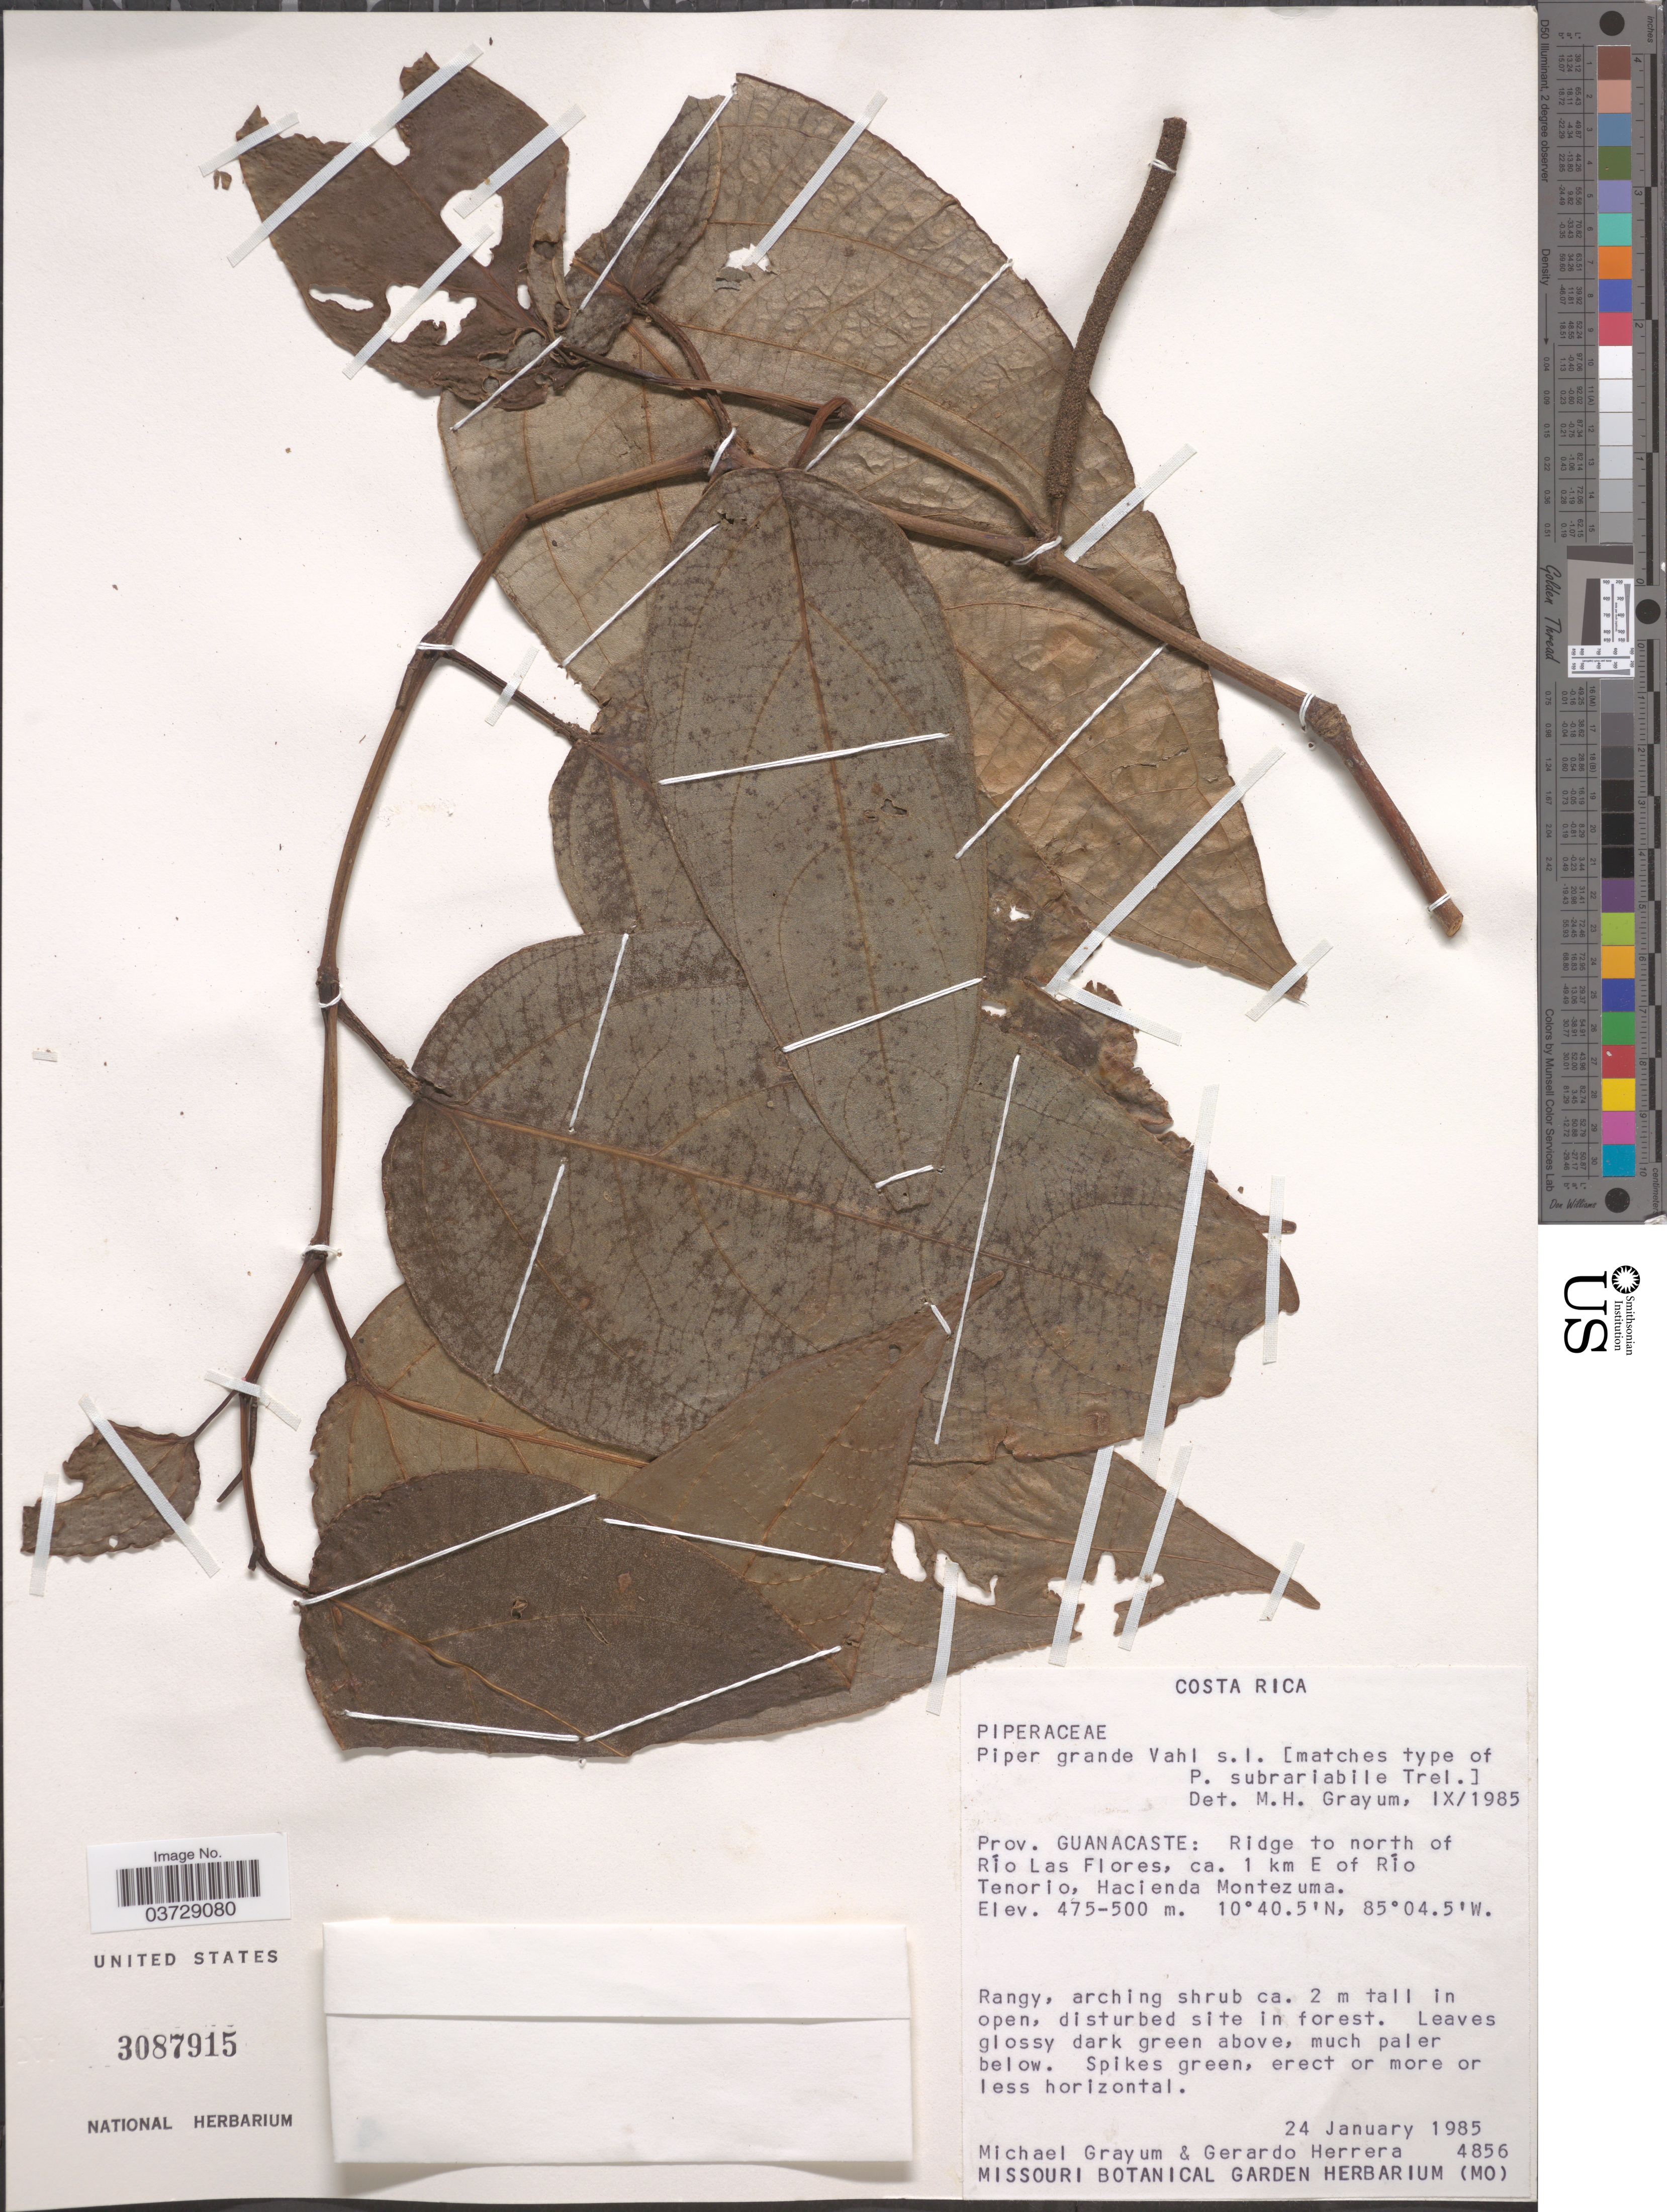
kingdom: Plantae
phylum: Tracheophyta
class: Magnoliopsida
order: Piperales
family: Piperaceae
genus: Piper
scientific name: Piper grande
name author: Vahl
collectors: M. H. Grayum & G. Herrera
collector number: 4856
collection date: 1985-01-24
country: Costa Rica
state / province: Guanacaste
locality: Ridge to north of Río Las Flores, ca. 1 km E of Río Tenorio, Hacienda Montezuma.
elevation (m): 475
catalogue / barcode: US 3087915